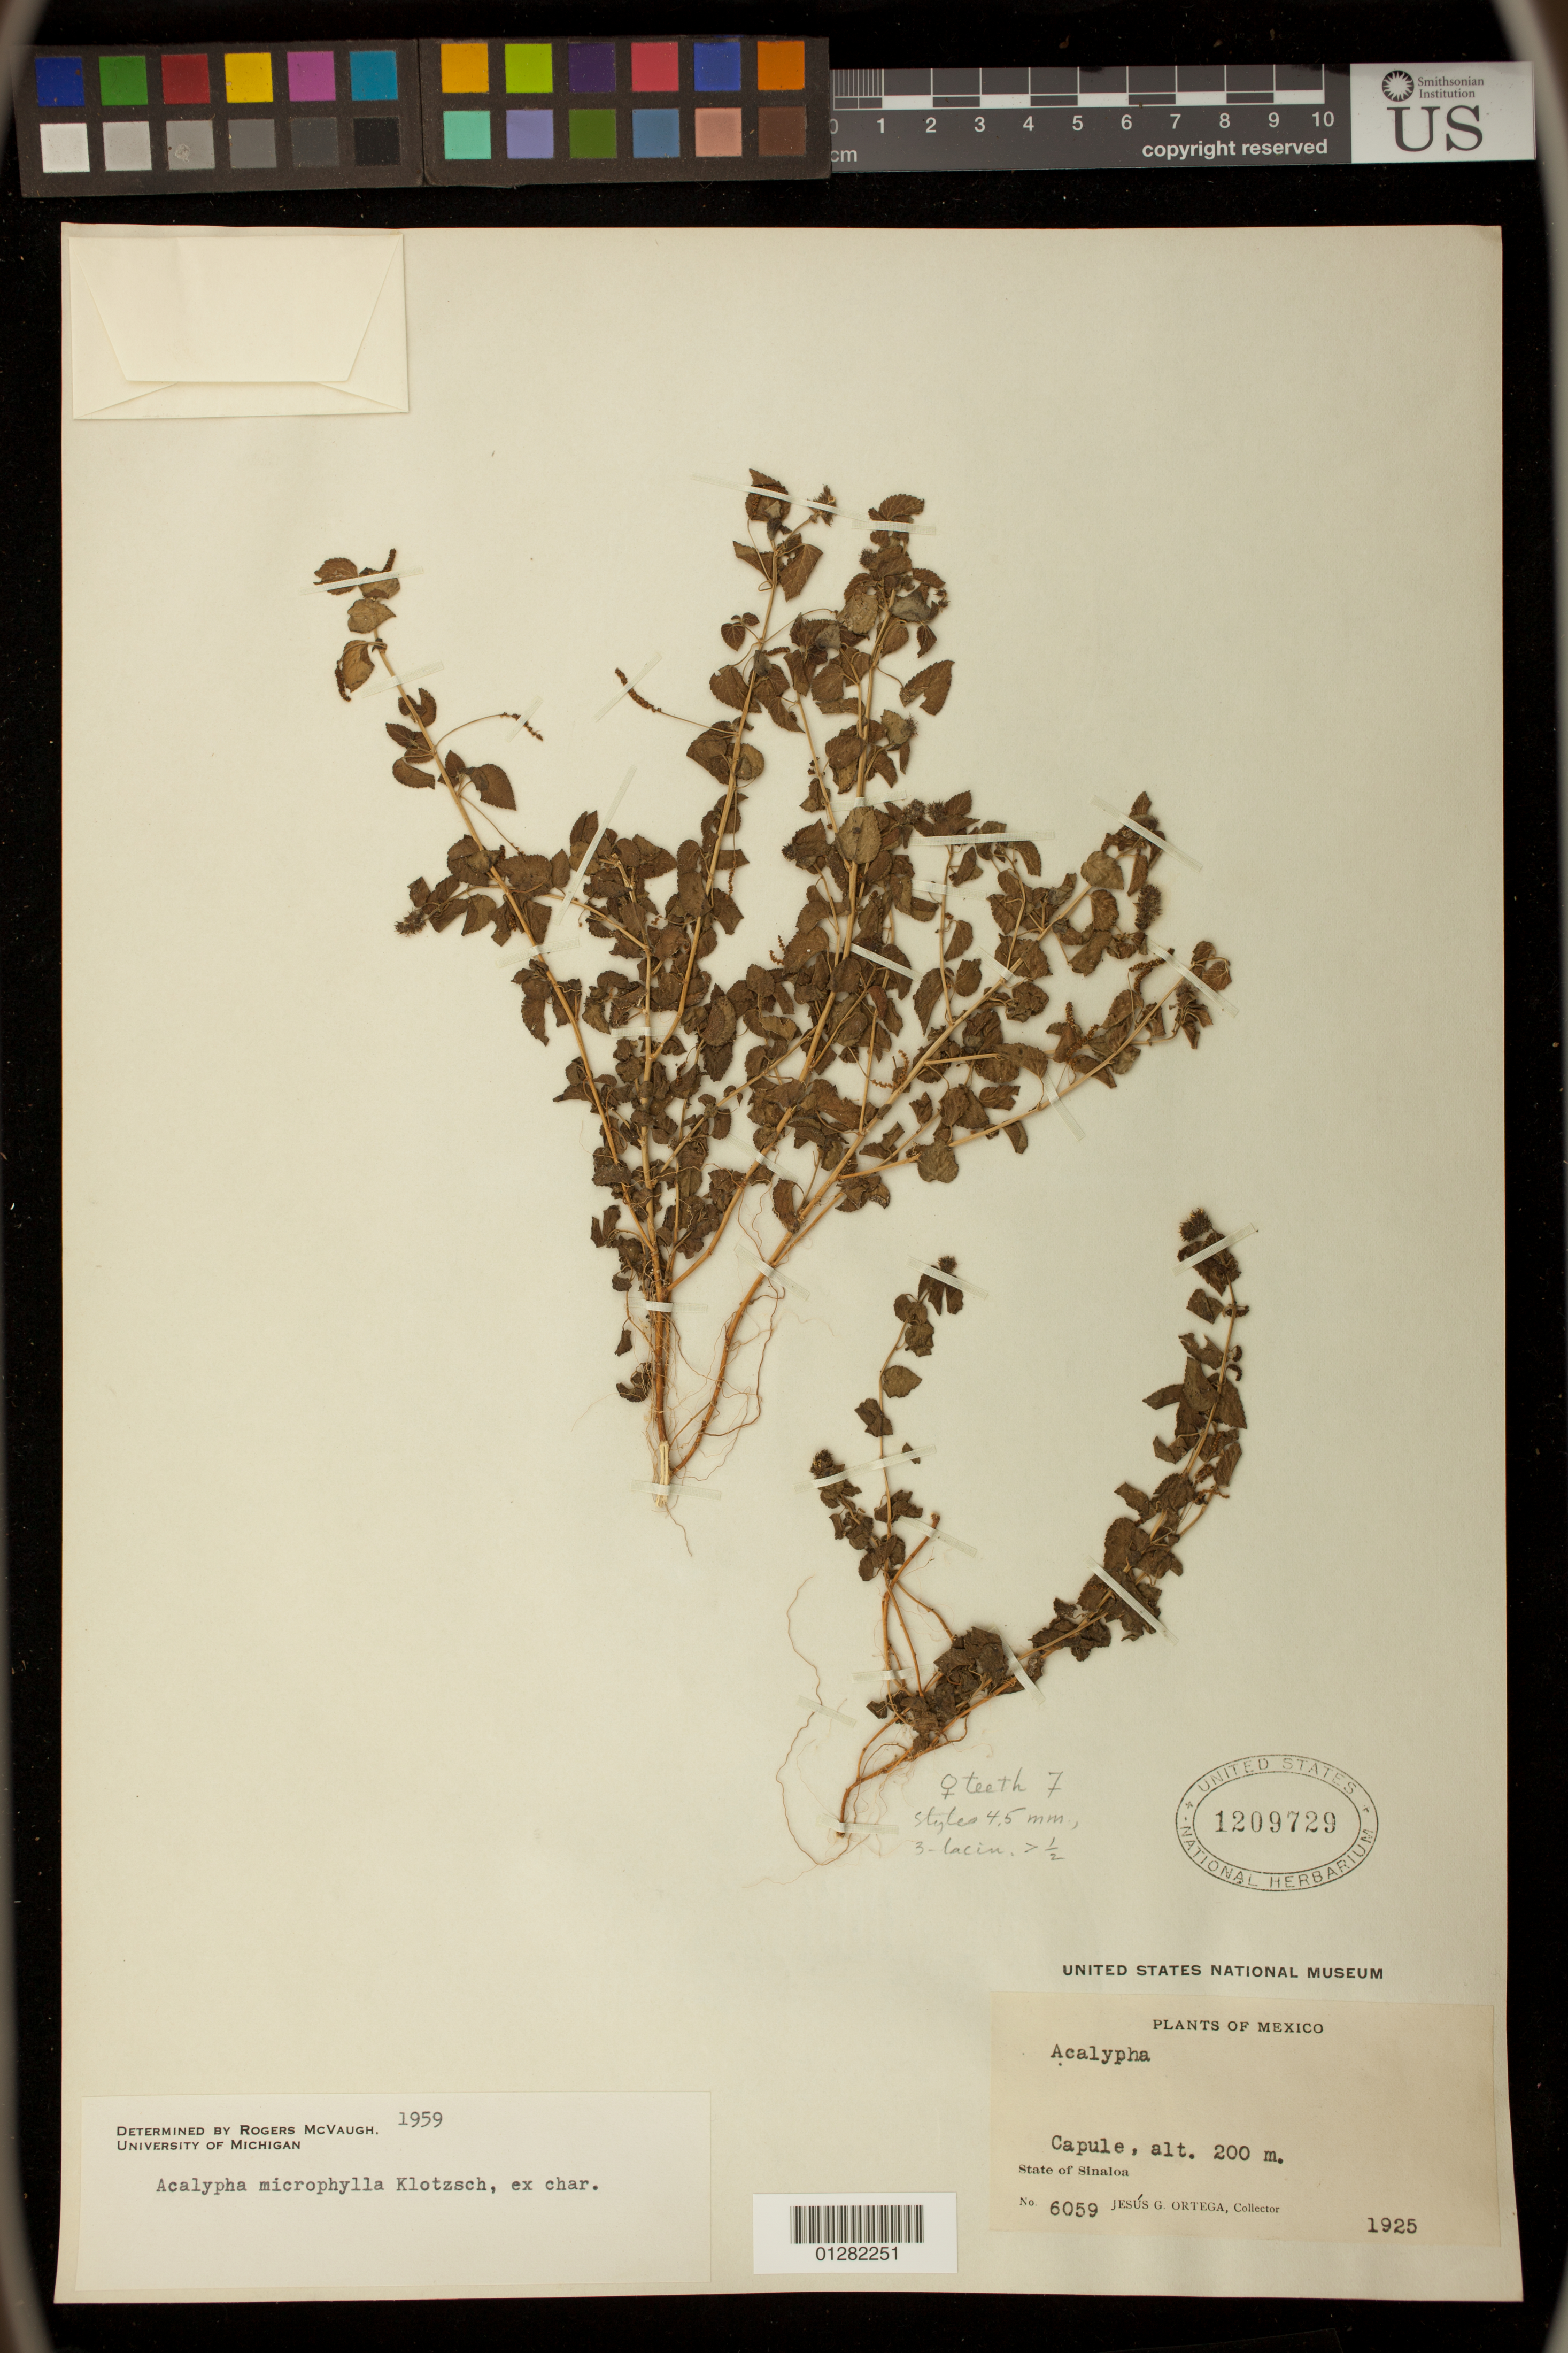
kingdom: Plantae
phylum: Tracheophyta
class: Magnoliopsida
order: Malpighiales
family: Euphorbiaceae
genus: Acalypha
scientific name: Acalypha microphylla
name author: Klotzsch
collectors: A. Dugès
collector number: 6059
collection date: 1925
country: Mexico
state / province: Sinaloa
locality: Capule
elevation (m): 200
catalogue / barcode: US 1209729